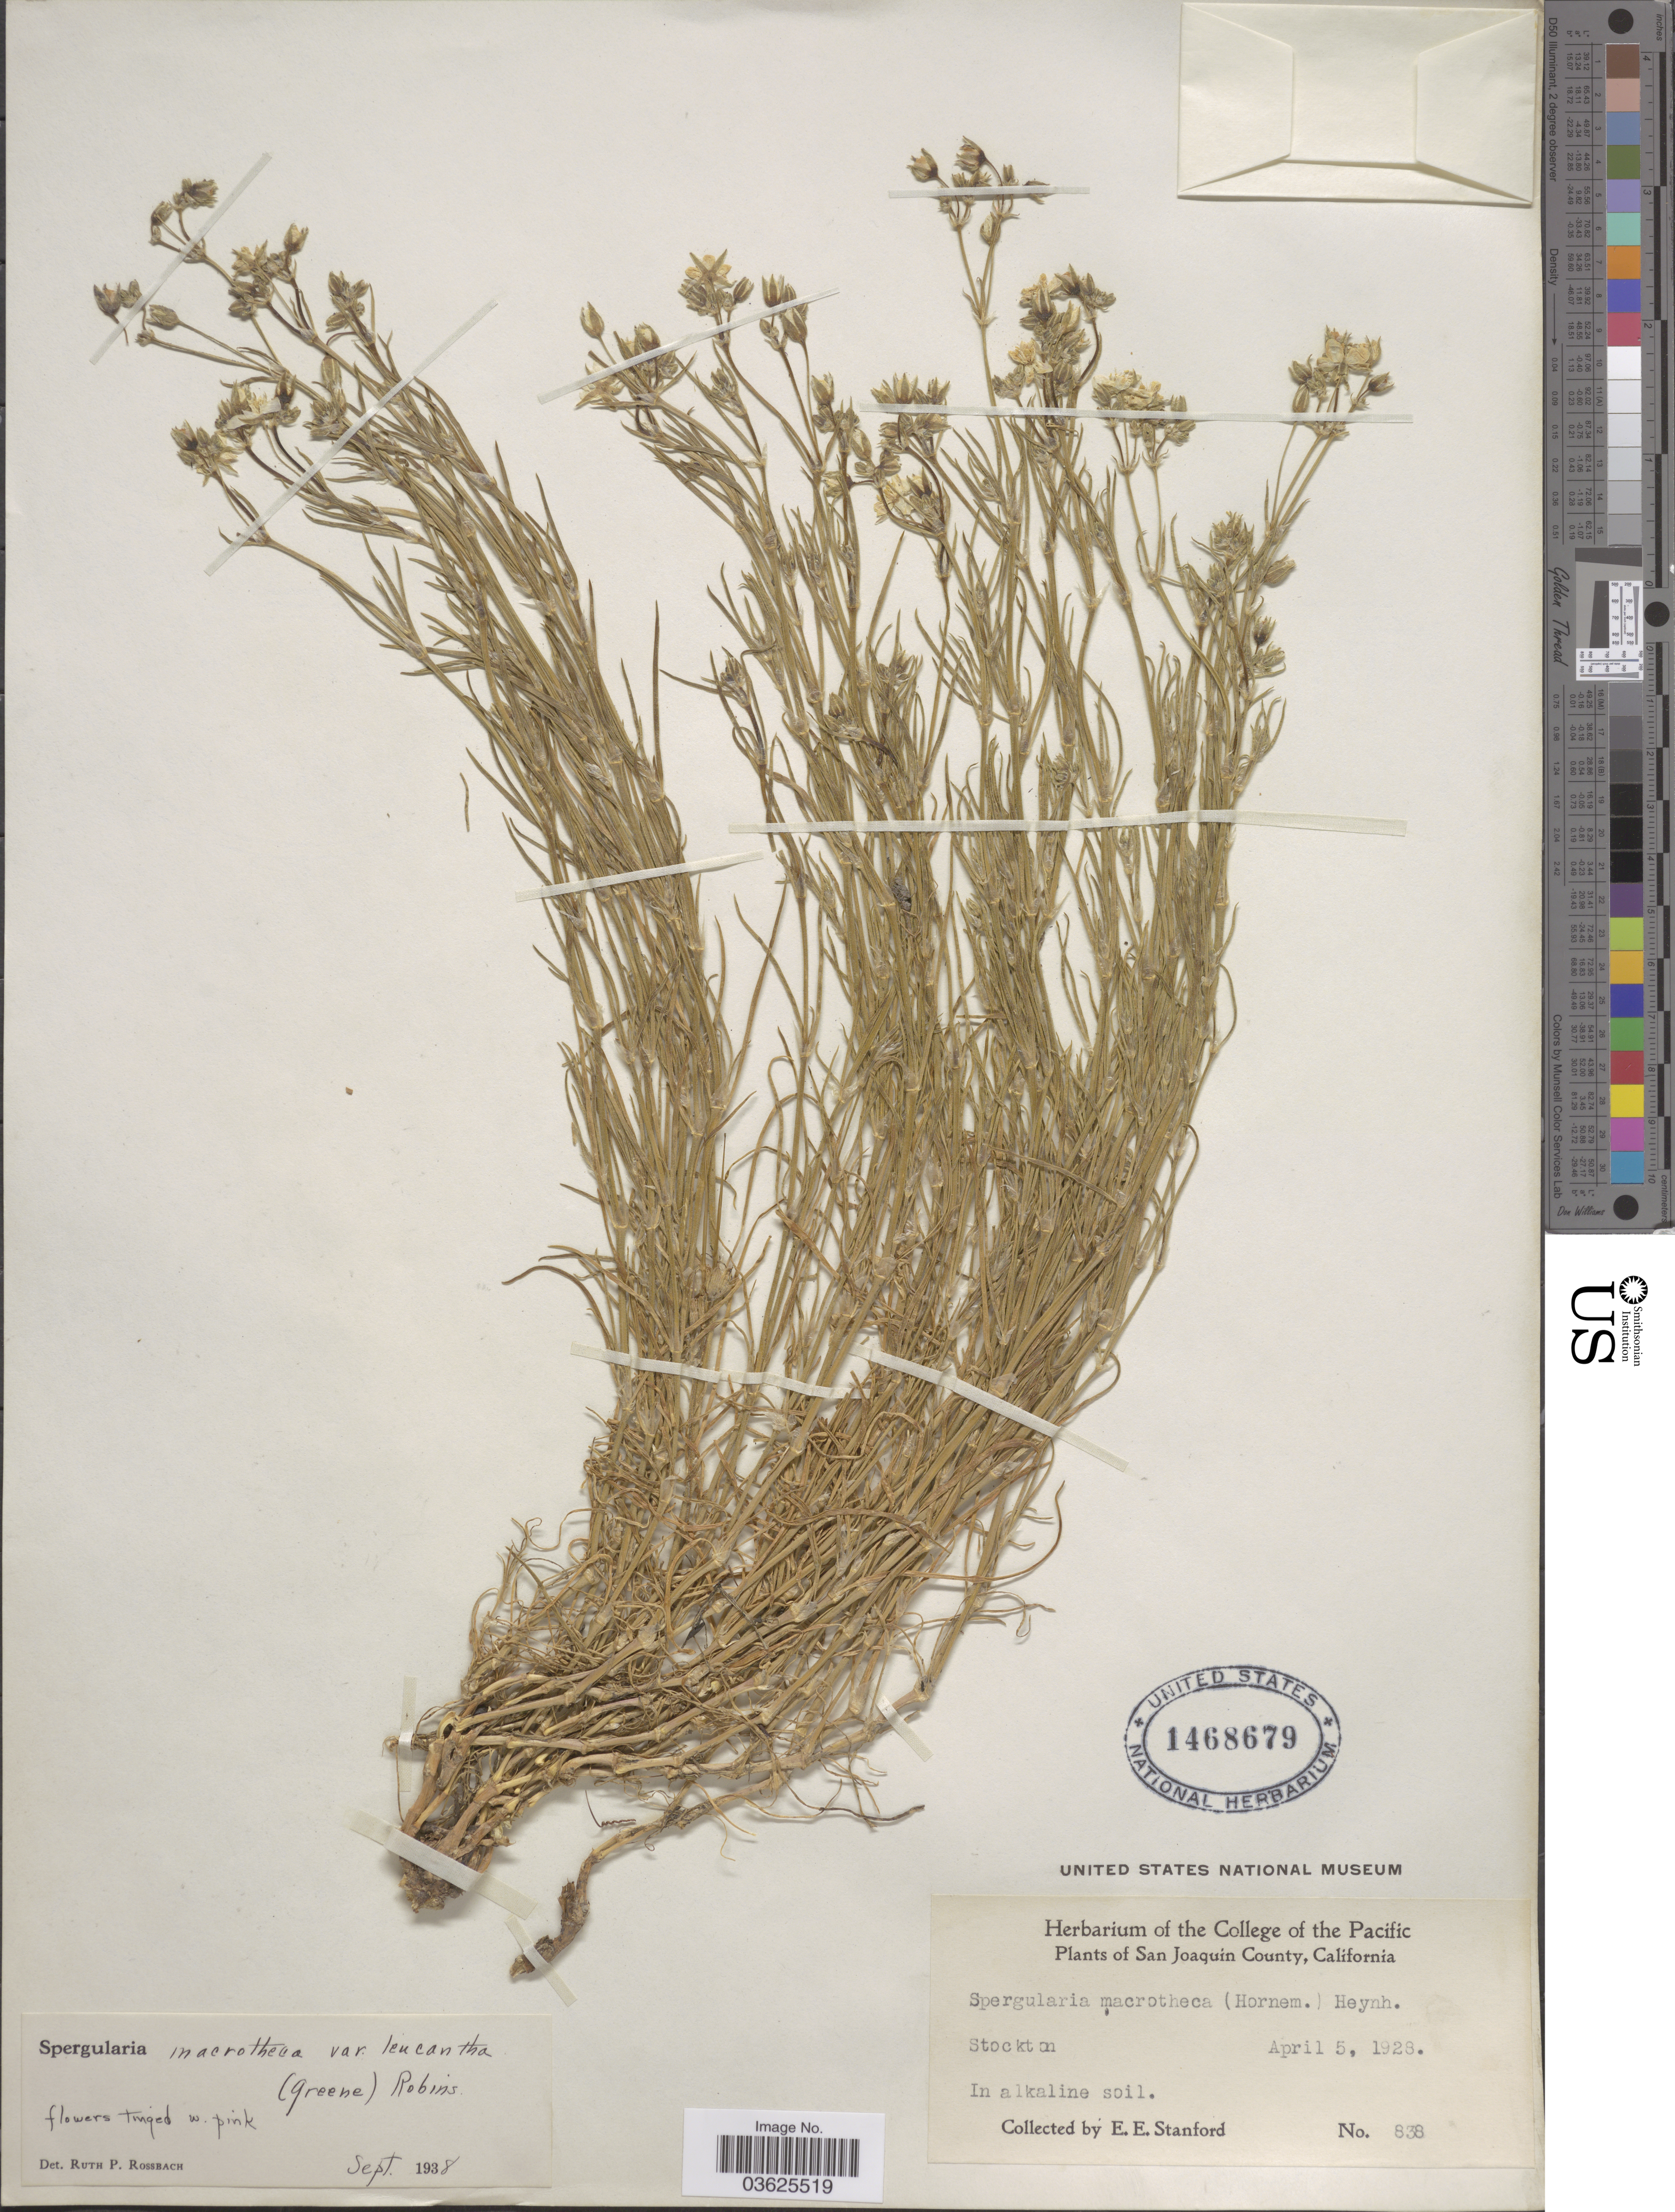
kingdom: Plantae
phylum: Tracheophyta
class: Magnoliopsida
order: Caryophyllales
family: Caryophyllaceae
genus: Spergularia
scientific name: Spergularia macrotheca var. leucantha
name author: (Greene) B.L. Rob.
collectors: E. Stanford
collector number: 838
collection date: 1928-04-05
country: United States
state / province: California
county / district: San Joaquin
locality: San Joaquin County. Stockton.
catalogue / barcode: US 1468679